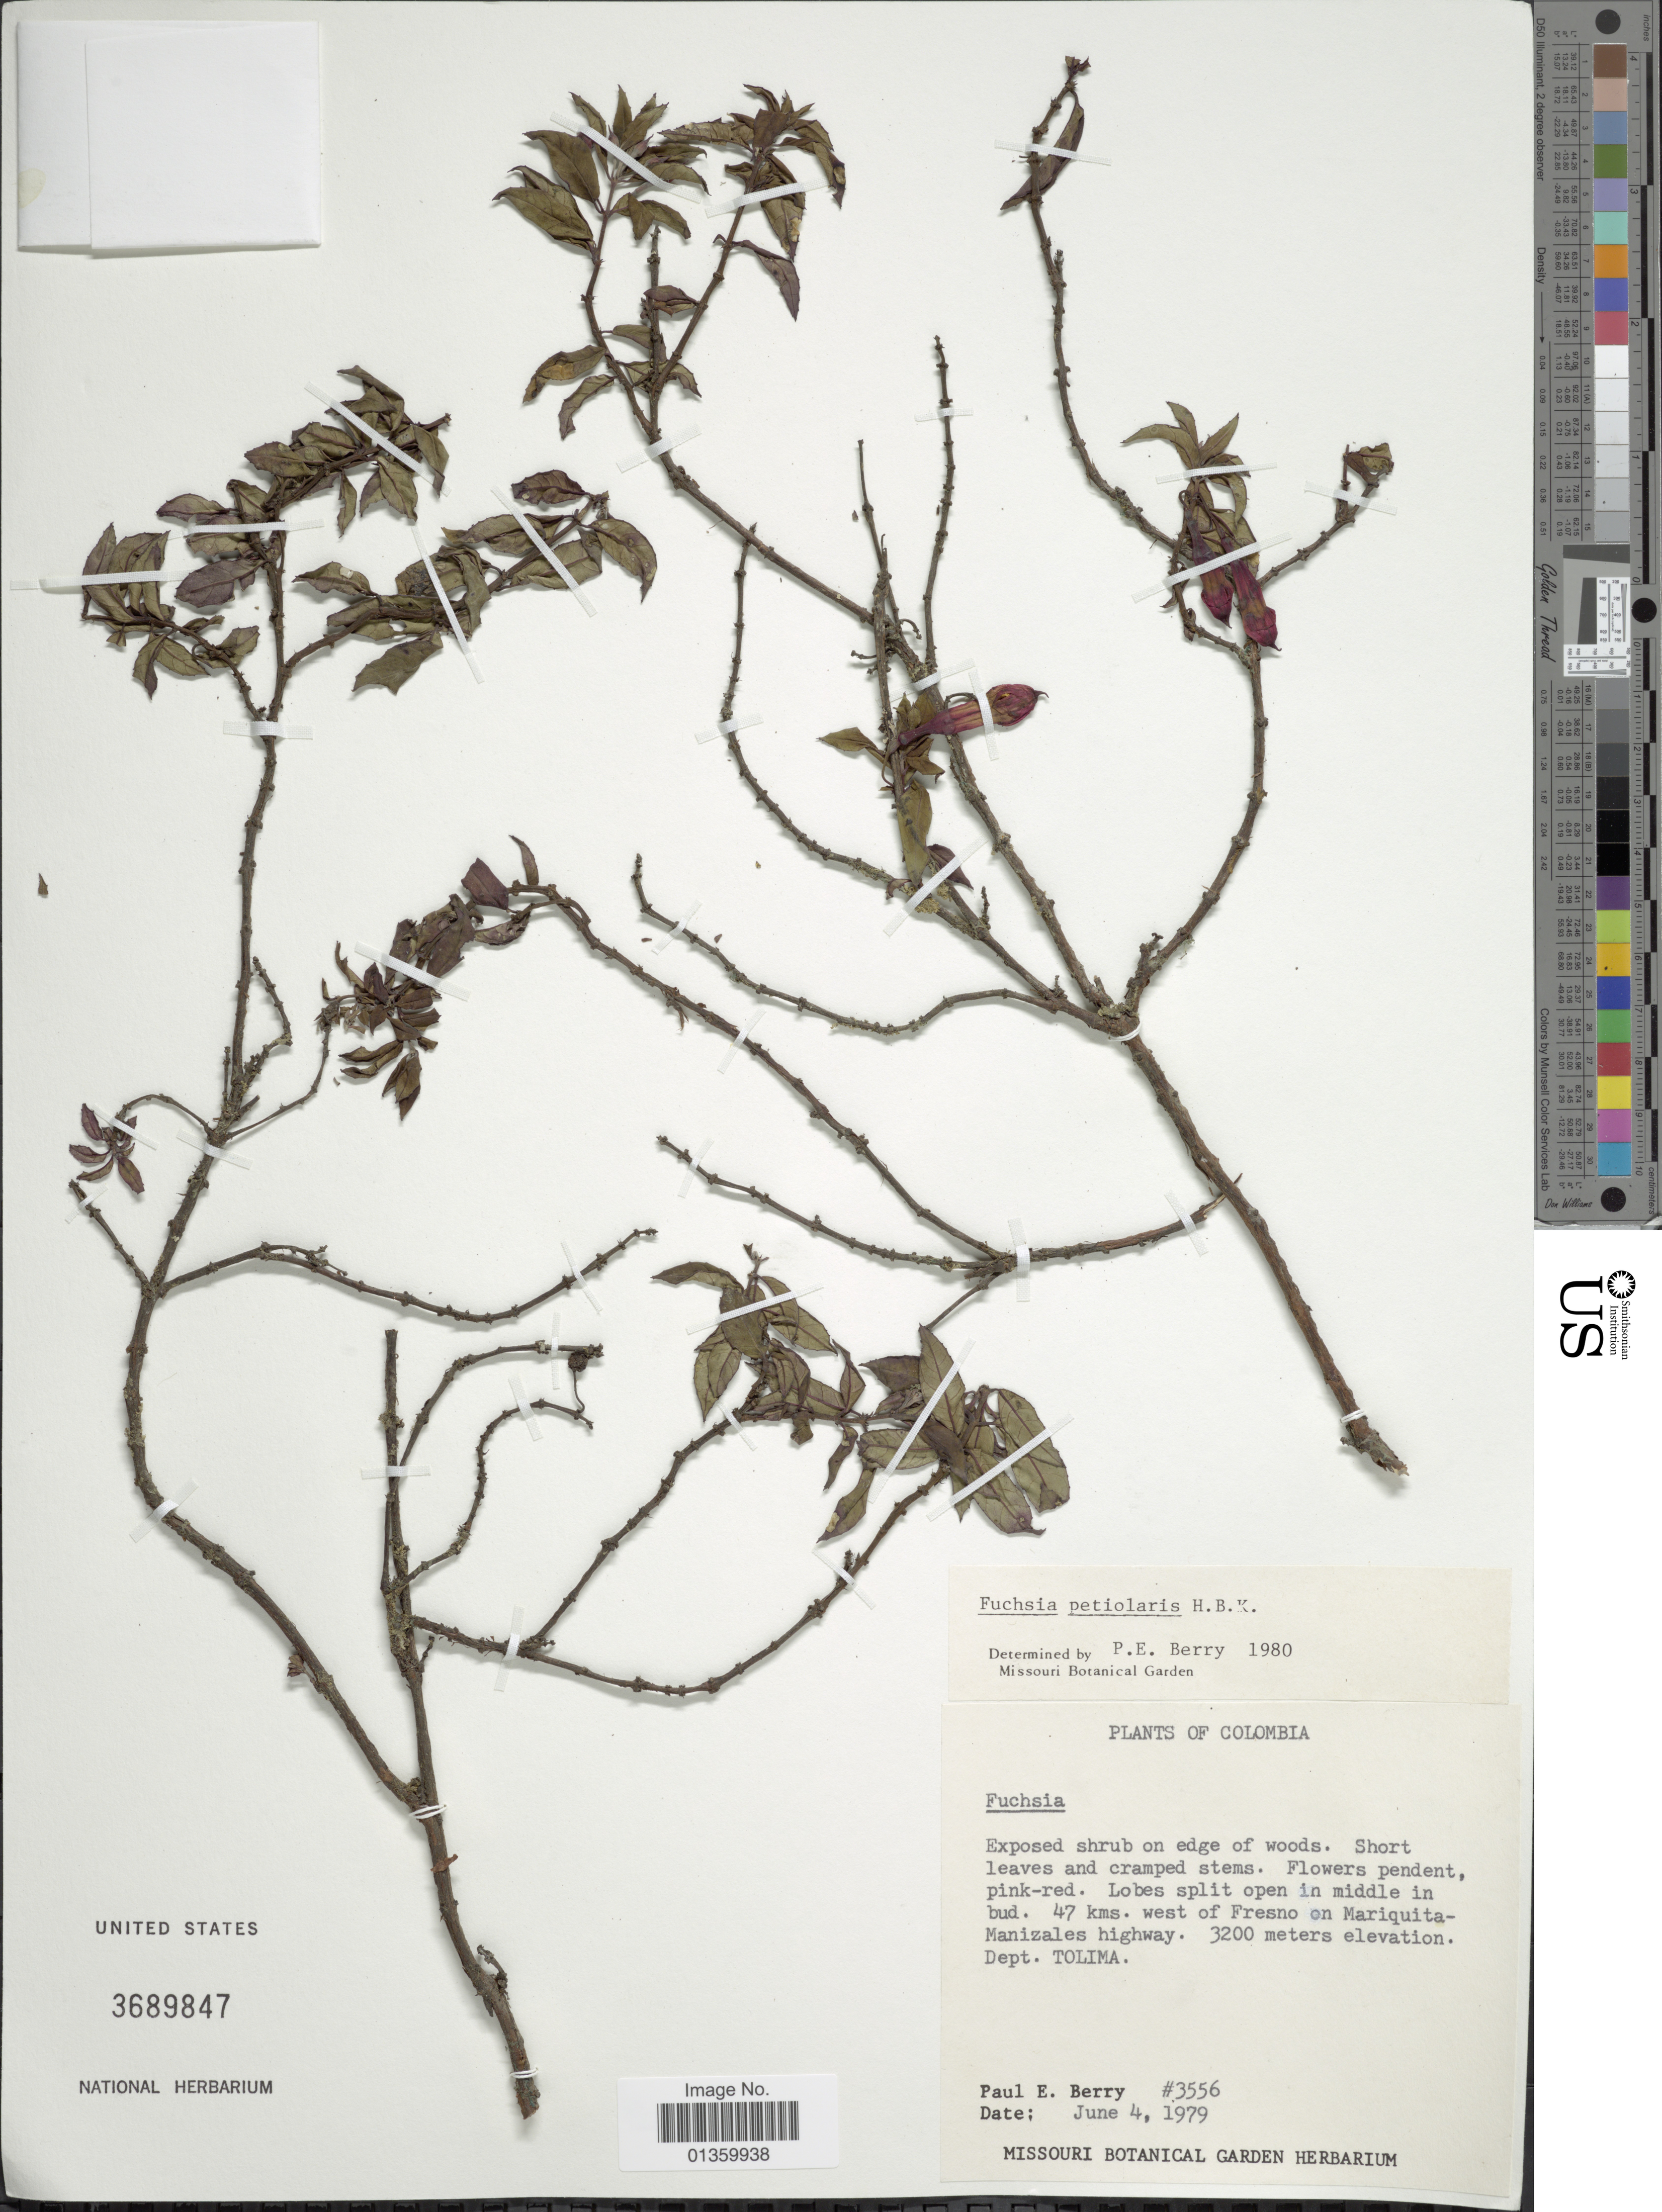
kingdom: Plantae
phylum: Tracheophyta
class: Magnoliopsida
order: Myrtales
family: Onagraceae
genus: Fuchsia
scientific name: Fuchsia petiolaris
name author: Kunth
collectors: P. E. Berry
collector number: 3556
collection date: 1979-06-04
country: Colombia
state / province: Tolima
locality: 47 kms. west of Fresno on Mariquita-Manizales highway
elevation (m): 3200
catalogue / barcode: US 3689847